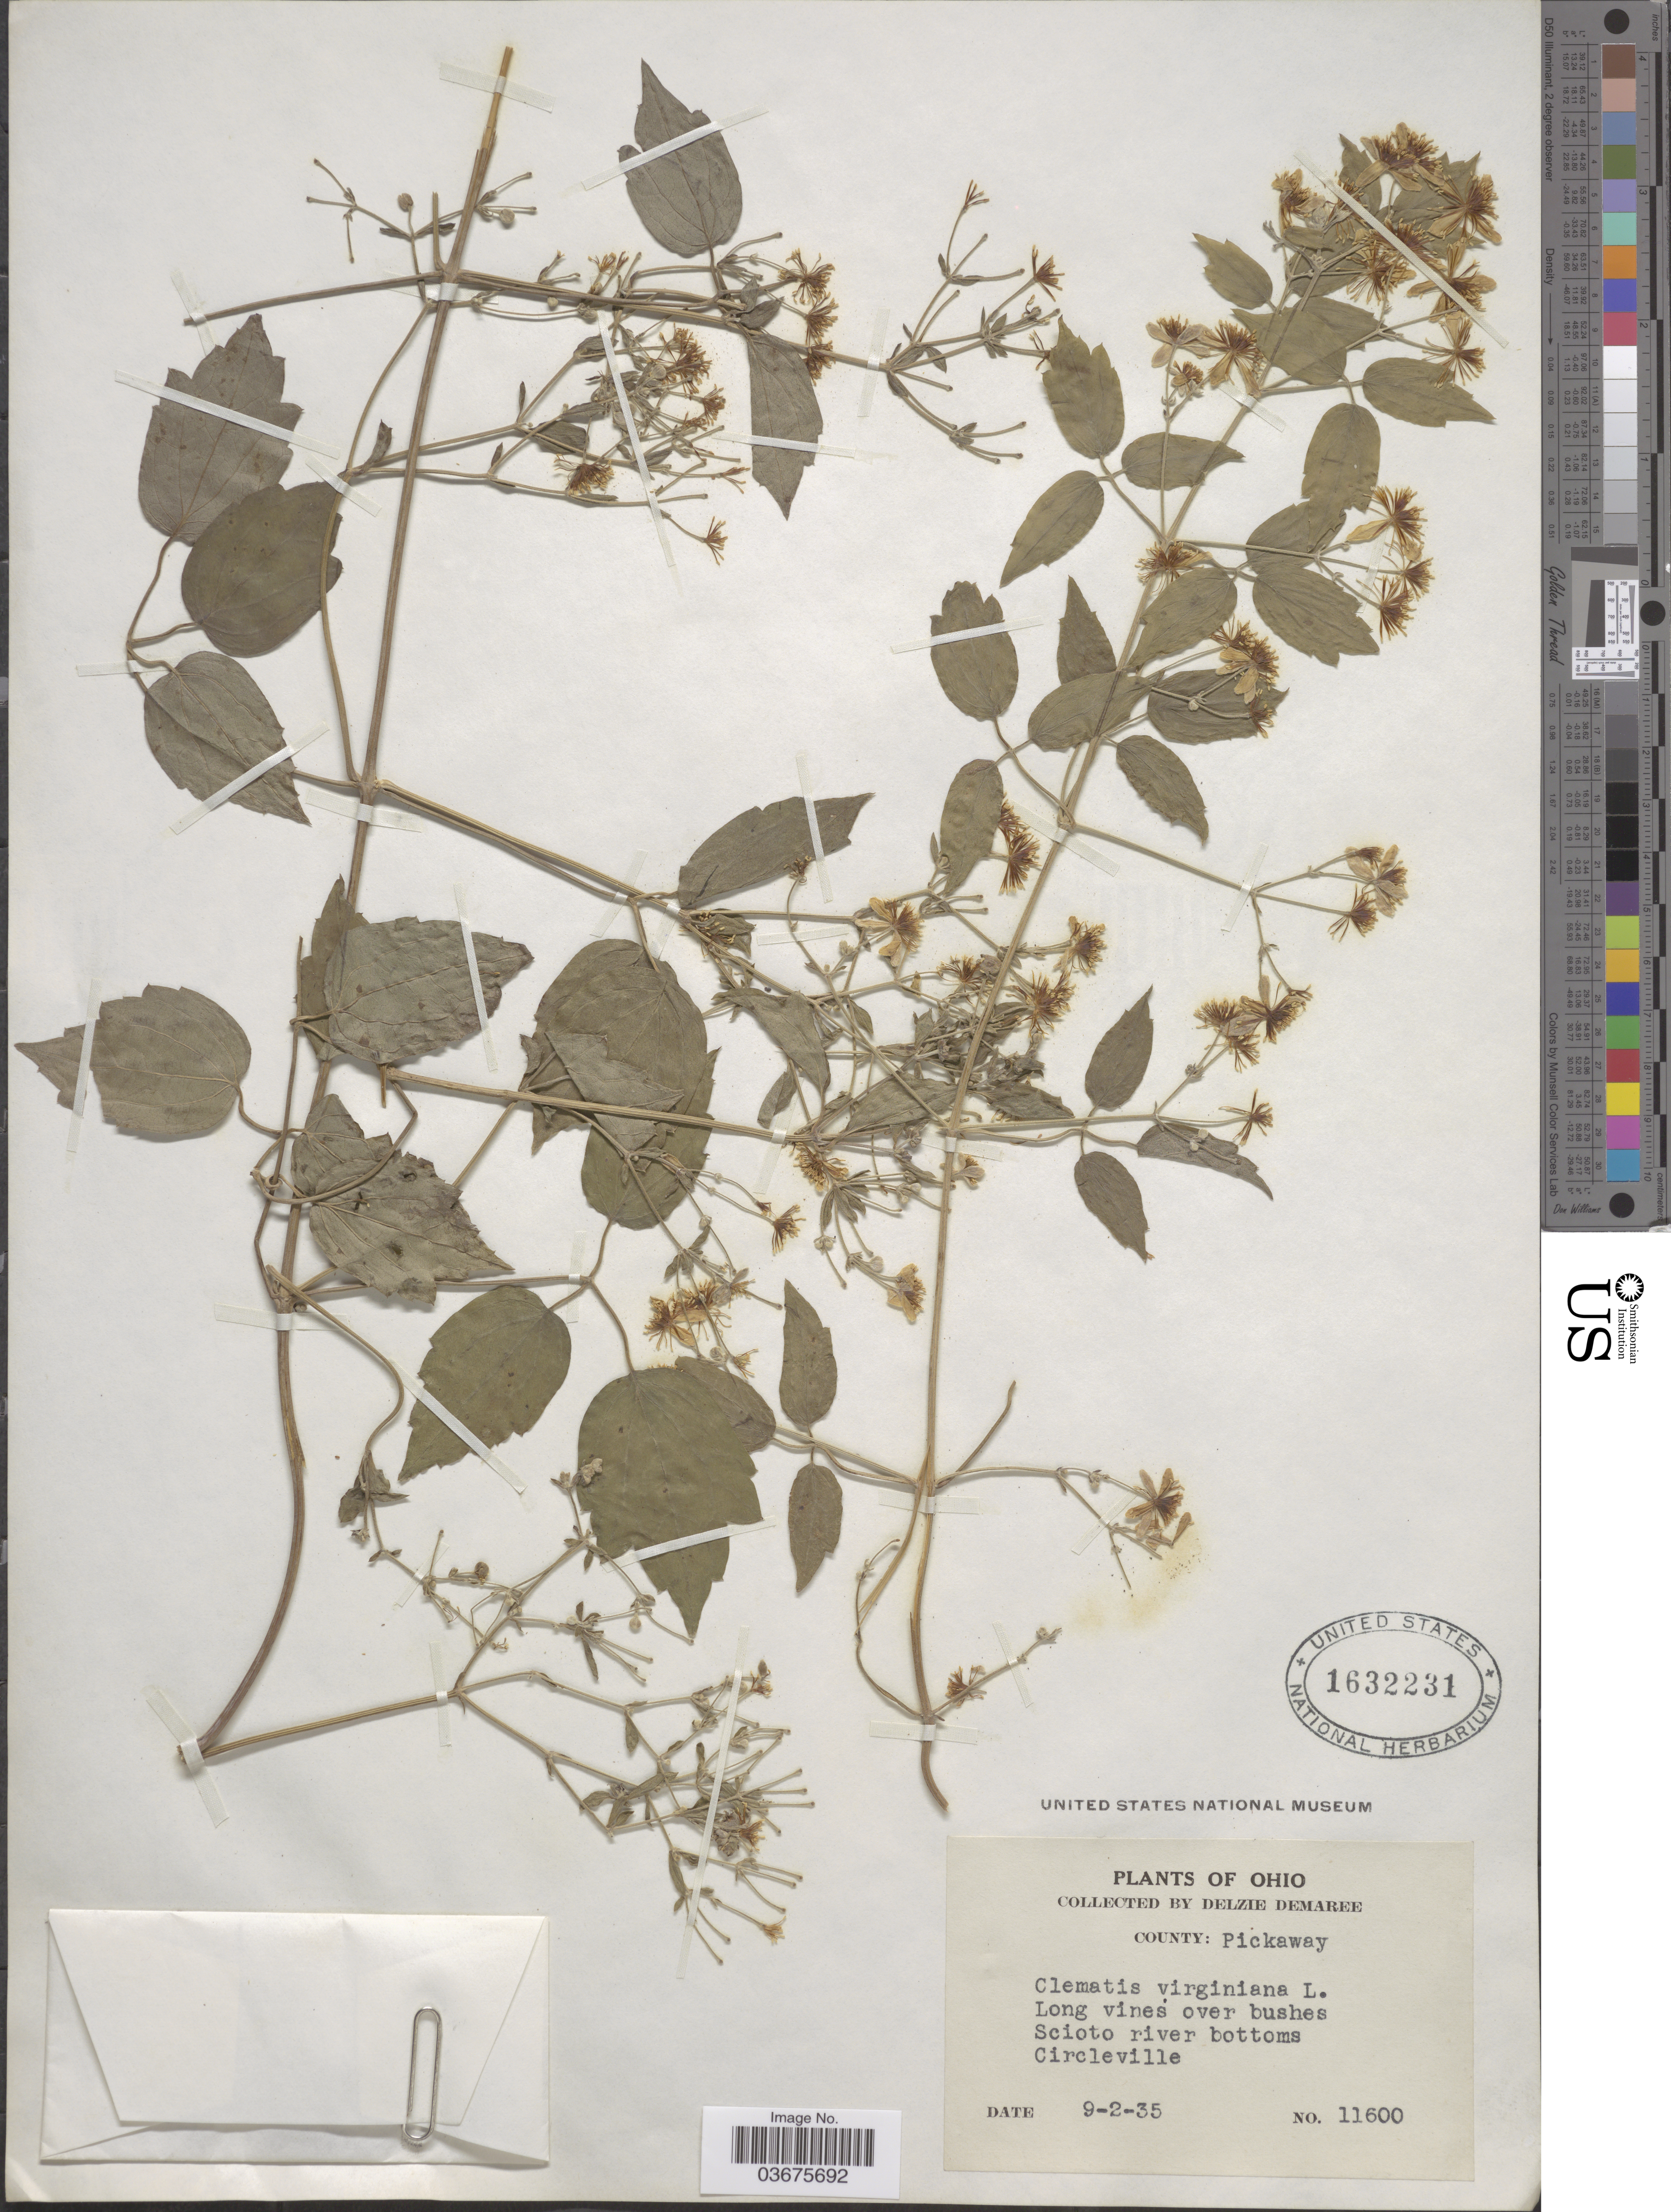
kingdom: Plantae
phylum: Tracheophyta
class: Magnoliopsida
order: Ranunculales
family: Ranunculaceae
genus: Clematis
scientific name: Clematis virginiana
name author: L.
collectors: D. Demaree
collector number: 11600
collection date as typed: Transcribed d/m/y: 2/9/35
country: United States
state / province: Ohio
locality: County: Pickaway. Scioto river bottoms Circleville.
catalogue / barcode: US 1632231